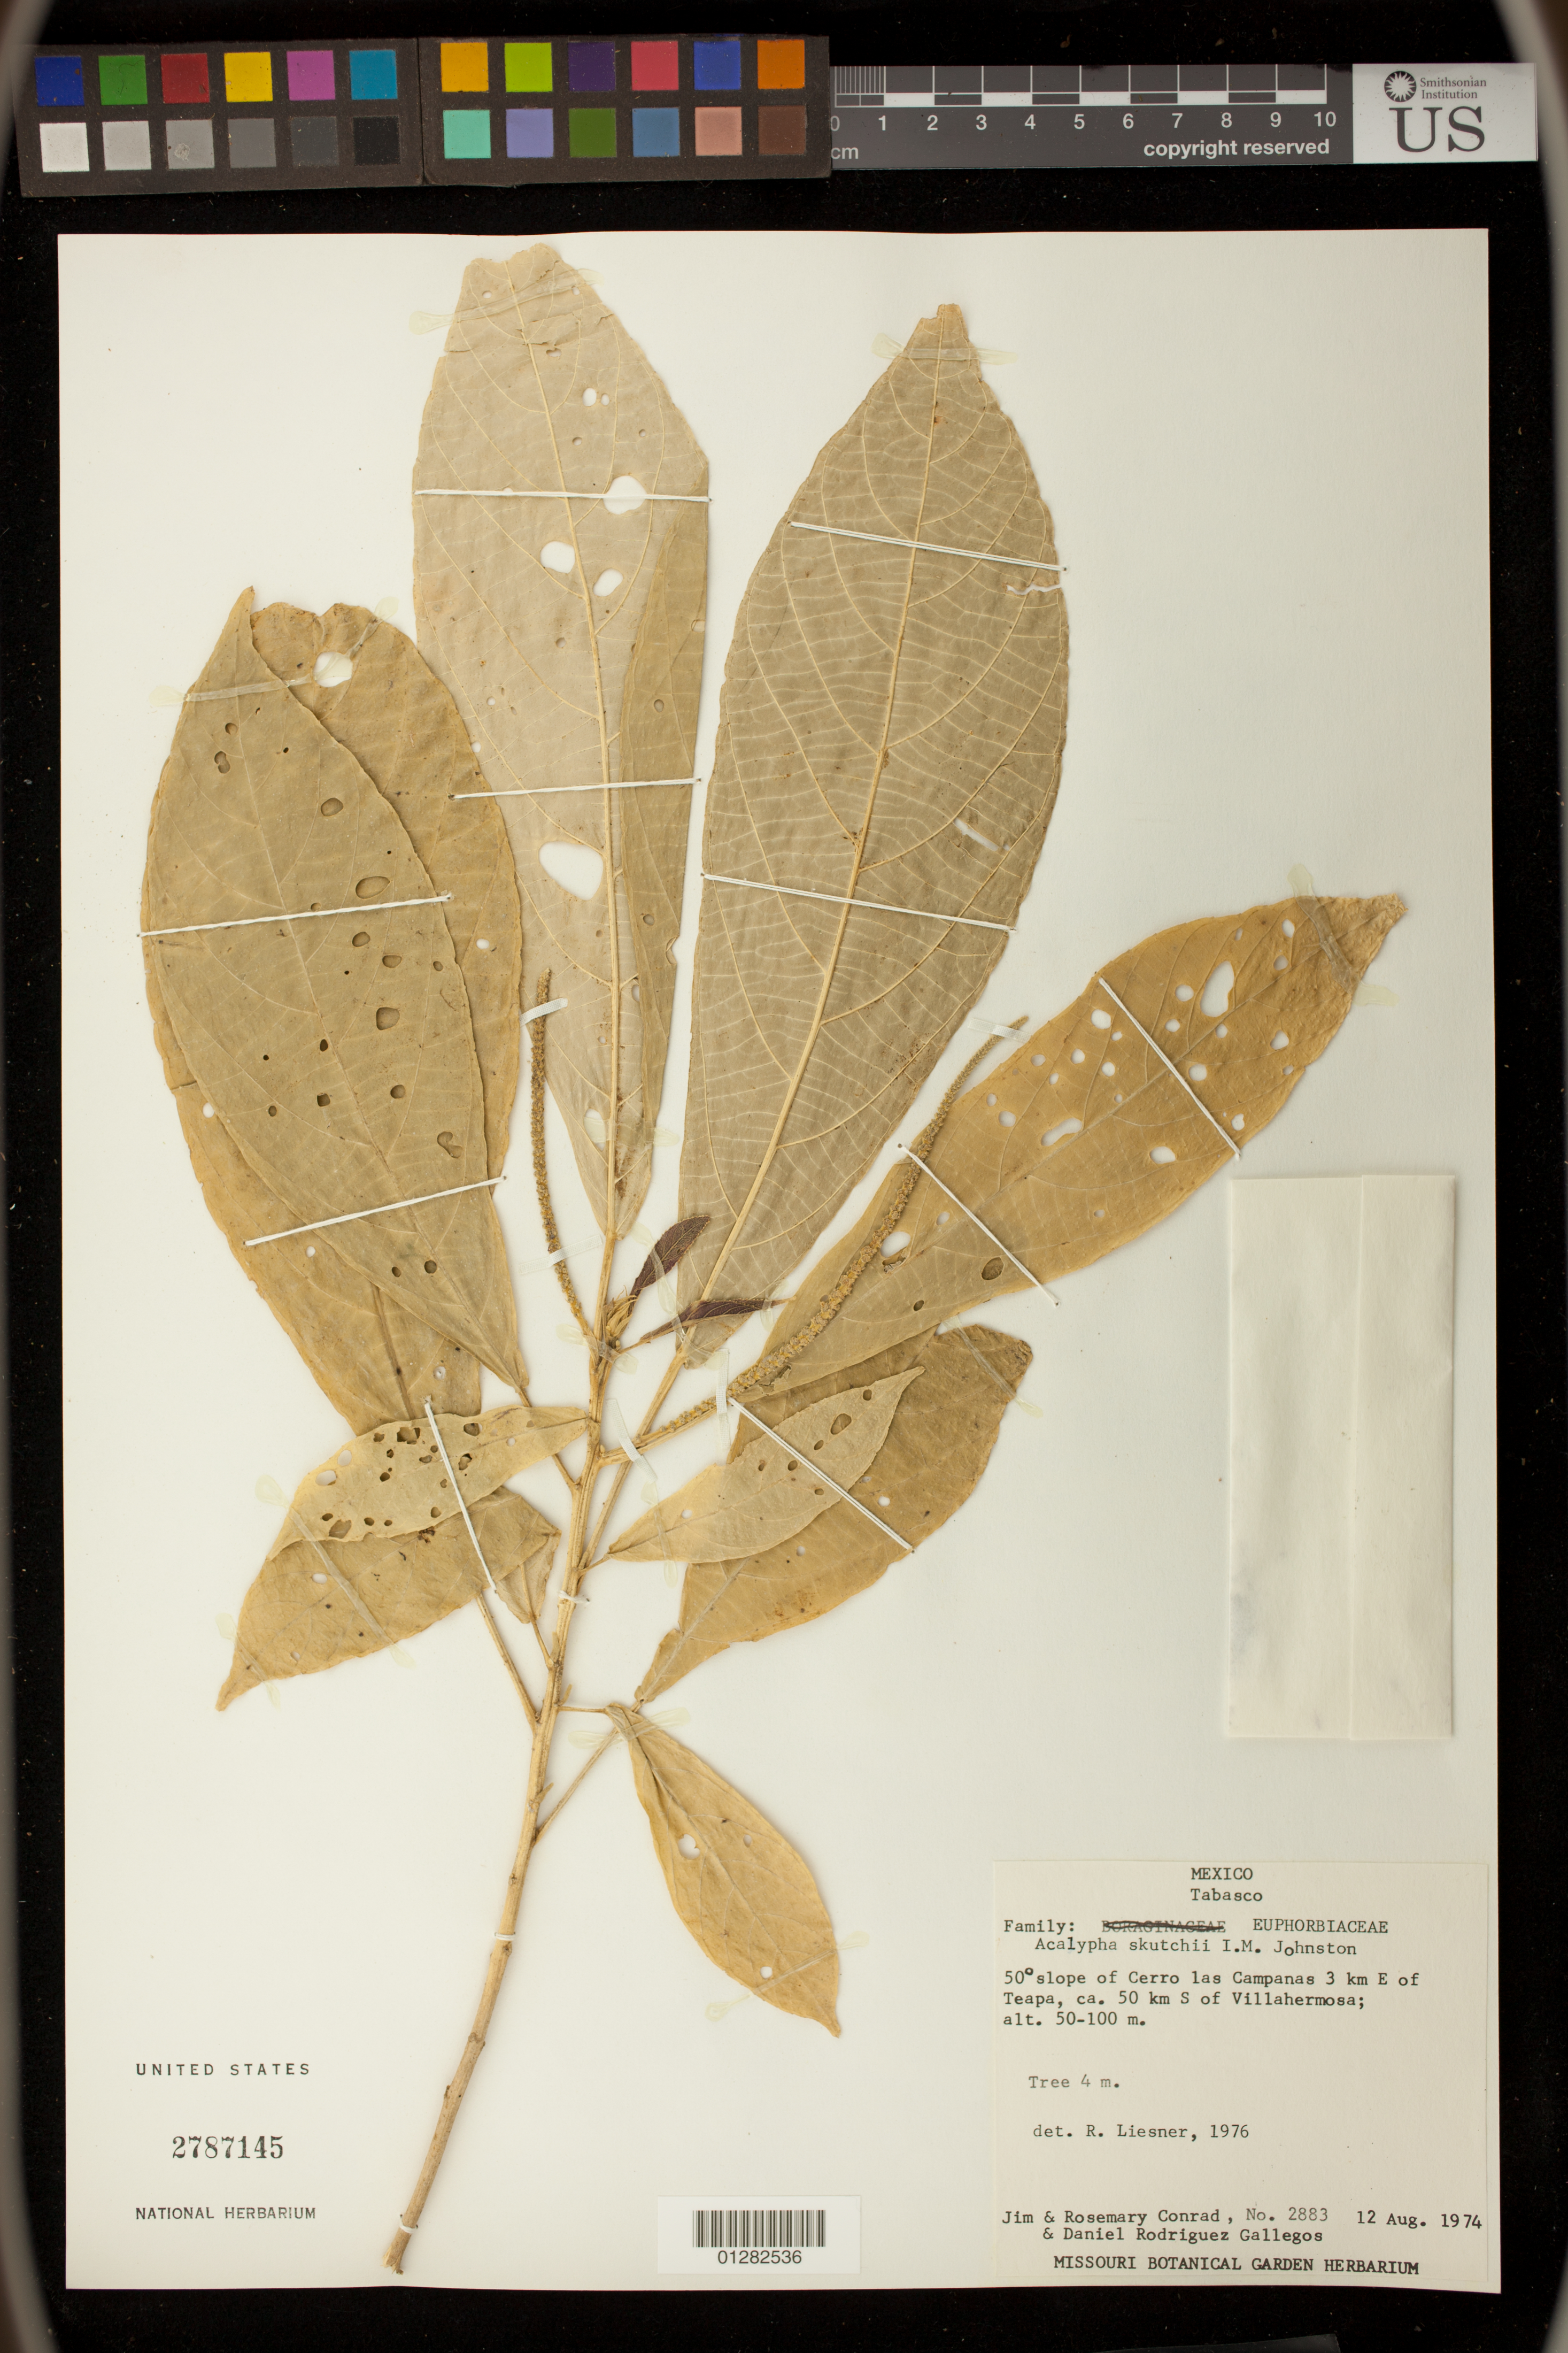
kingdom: Plantae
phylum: Tracheophyta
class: Magnoliopsida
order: Malpighiales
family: Euphorbiaceae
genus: Acalypha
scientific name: Acalypha skutchii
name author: I.M. Johnst.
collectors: T. S. Brandegee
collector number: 2883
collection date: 1974-08-12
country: Mexico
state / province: Tabasco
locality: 50o slope of Cerro las Campanas 3 km E of Teapa, ca. 50 km S of Villahermosa, Tabasco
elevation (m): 50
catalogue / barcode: US 2787145